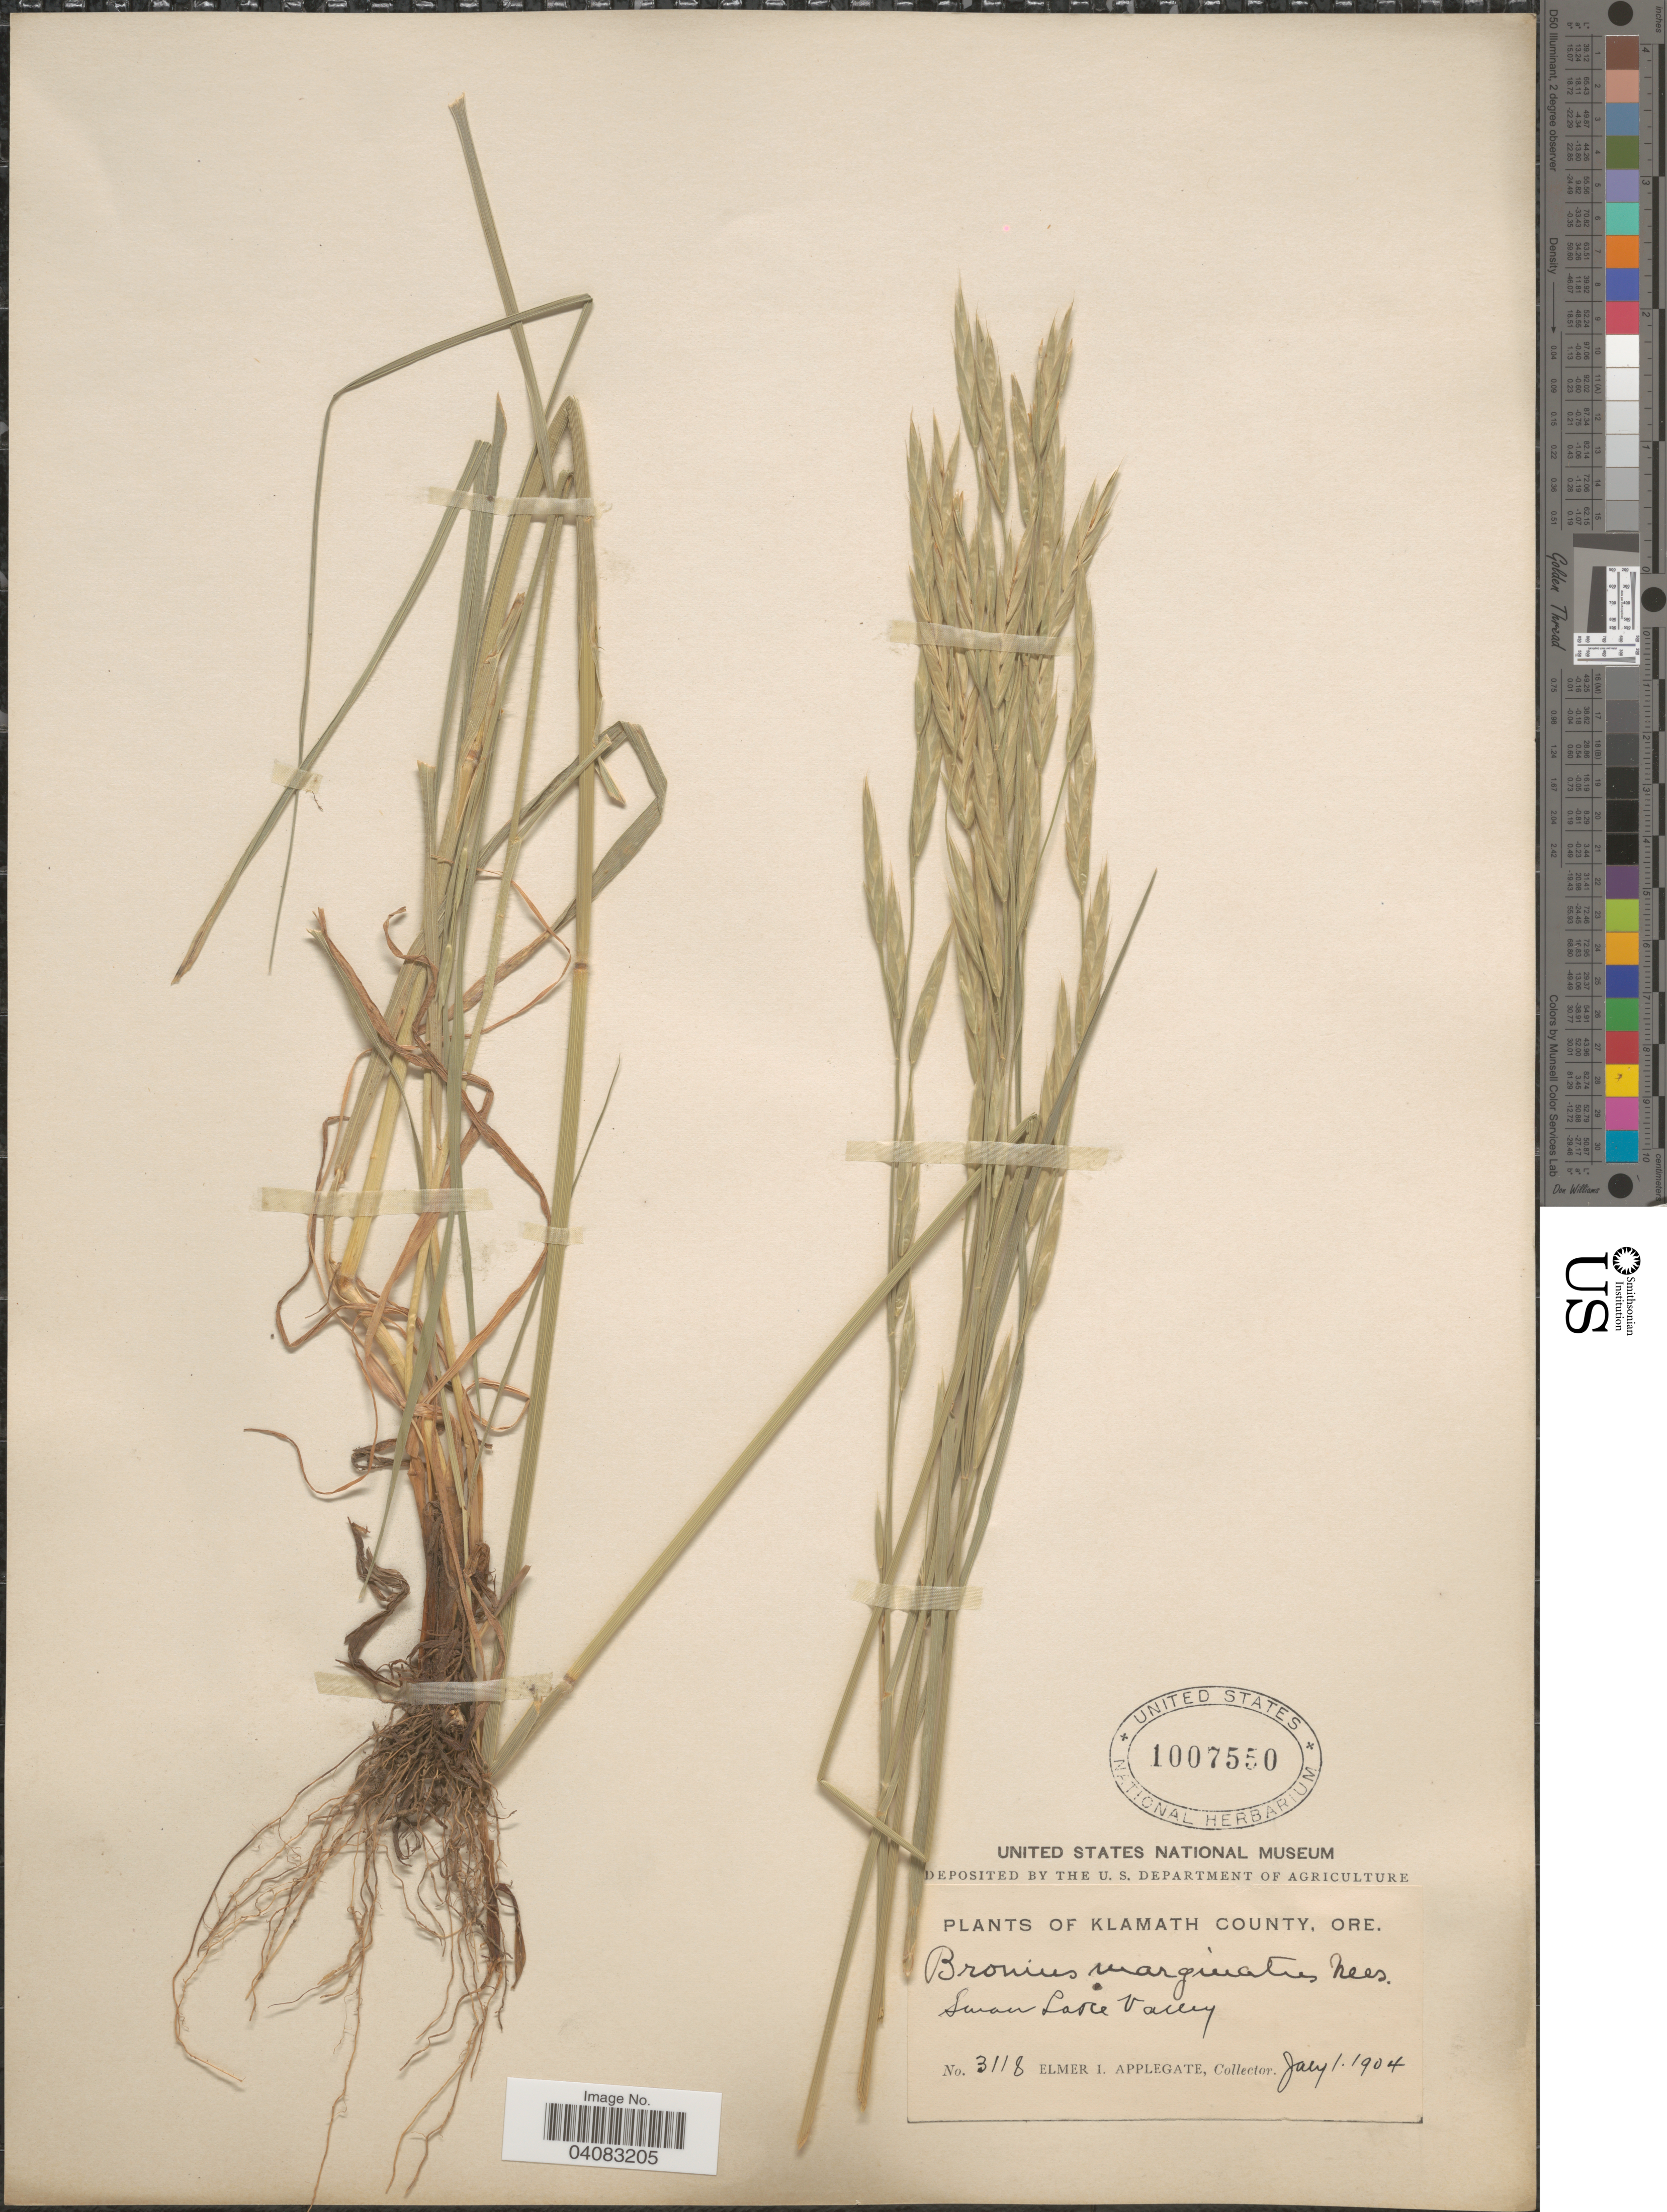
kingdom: Plantae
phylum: Tracheophyta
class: Liliopsida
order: Poales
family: Poaceae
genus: Bromus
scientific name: Bromus marginatus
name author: Nees ex Steud.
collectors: E. I. Applegate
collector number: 3118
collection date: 1904-07-01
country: United States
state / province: Oregon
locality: Klamath County. Swan Lake Valley.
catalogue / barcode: US 1007550